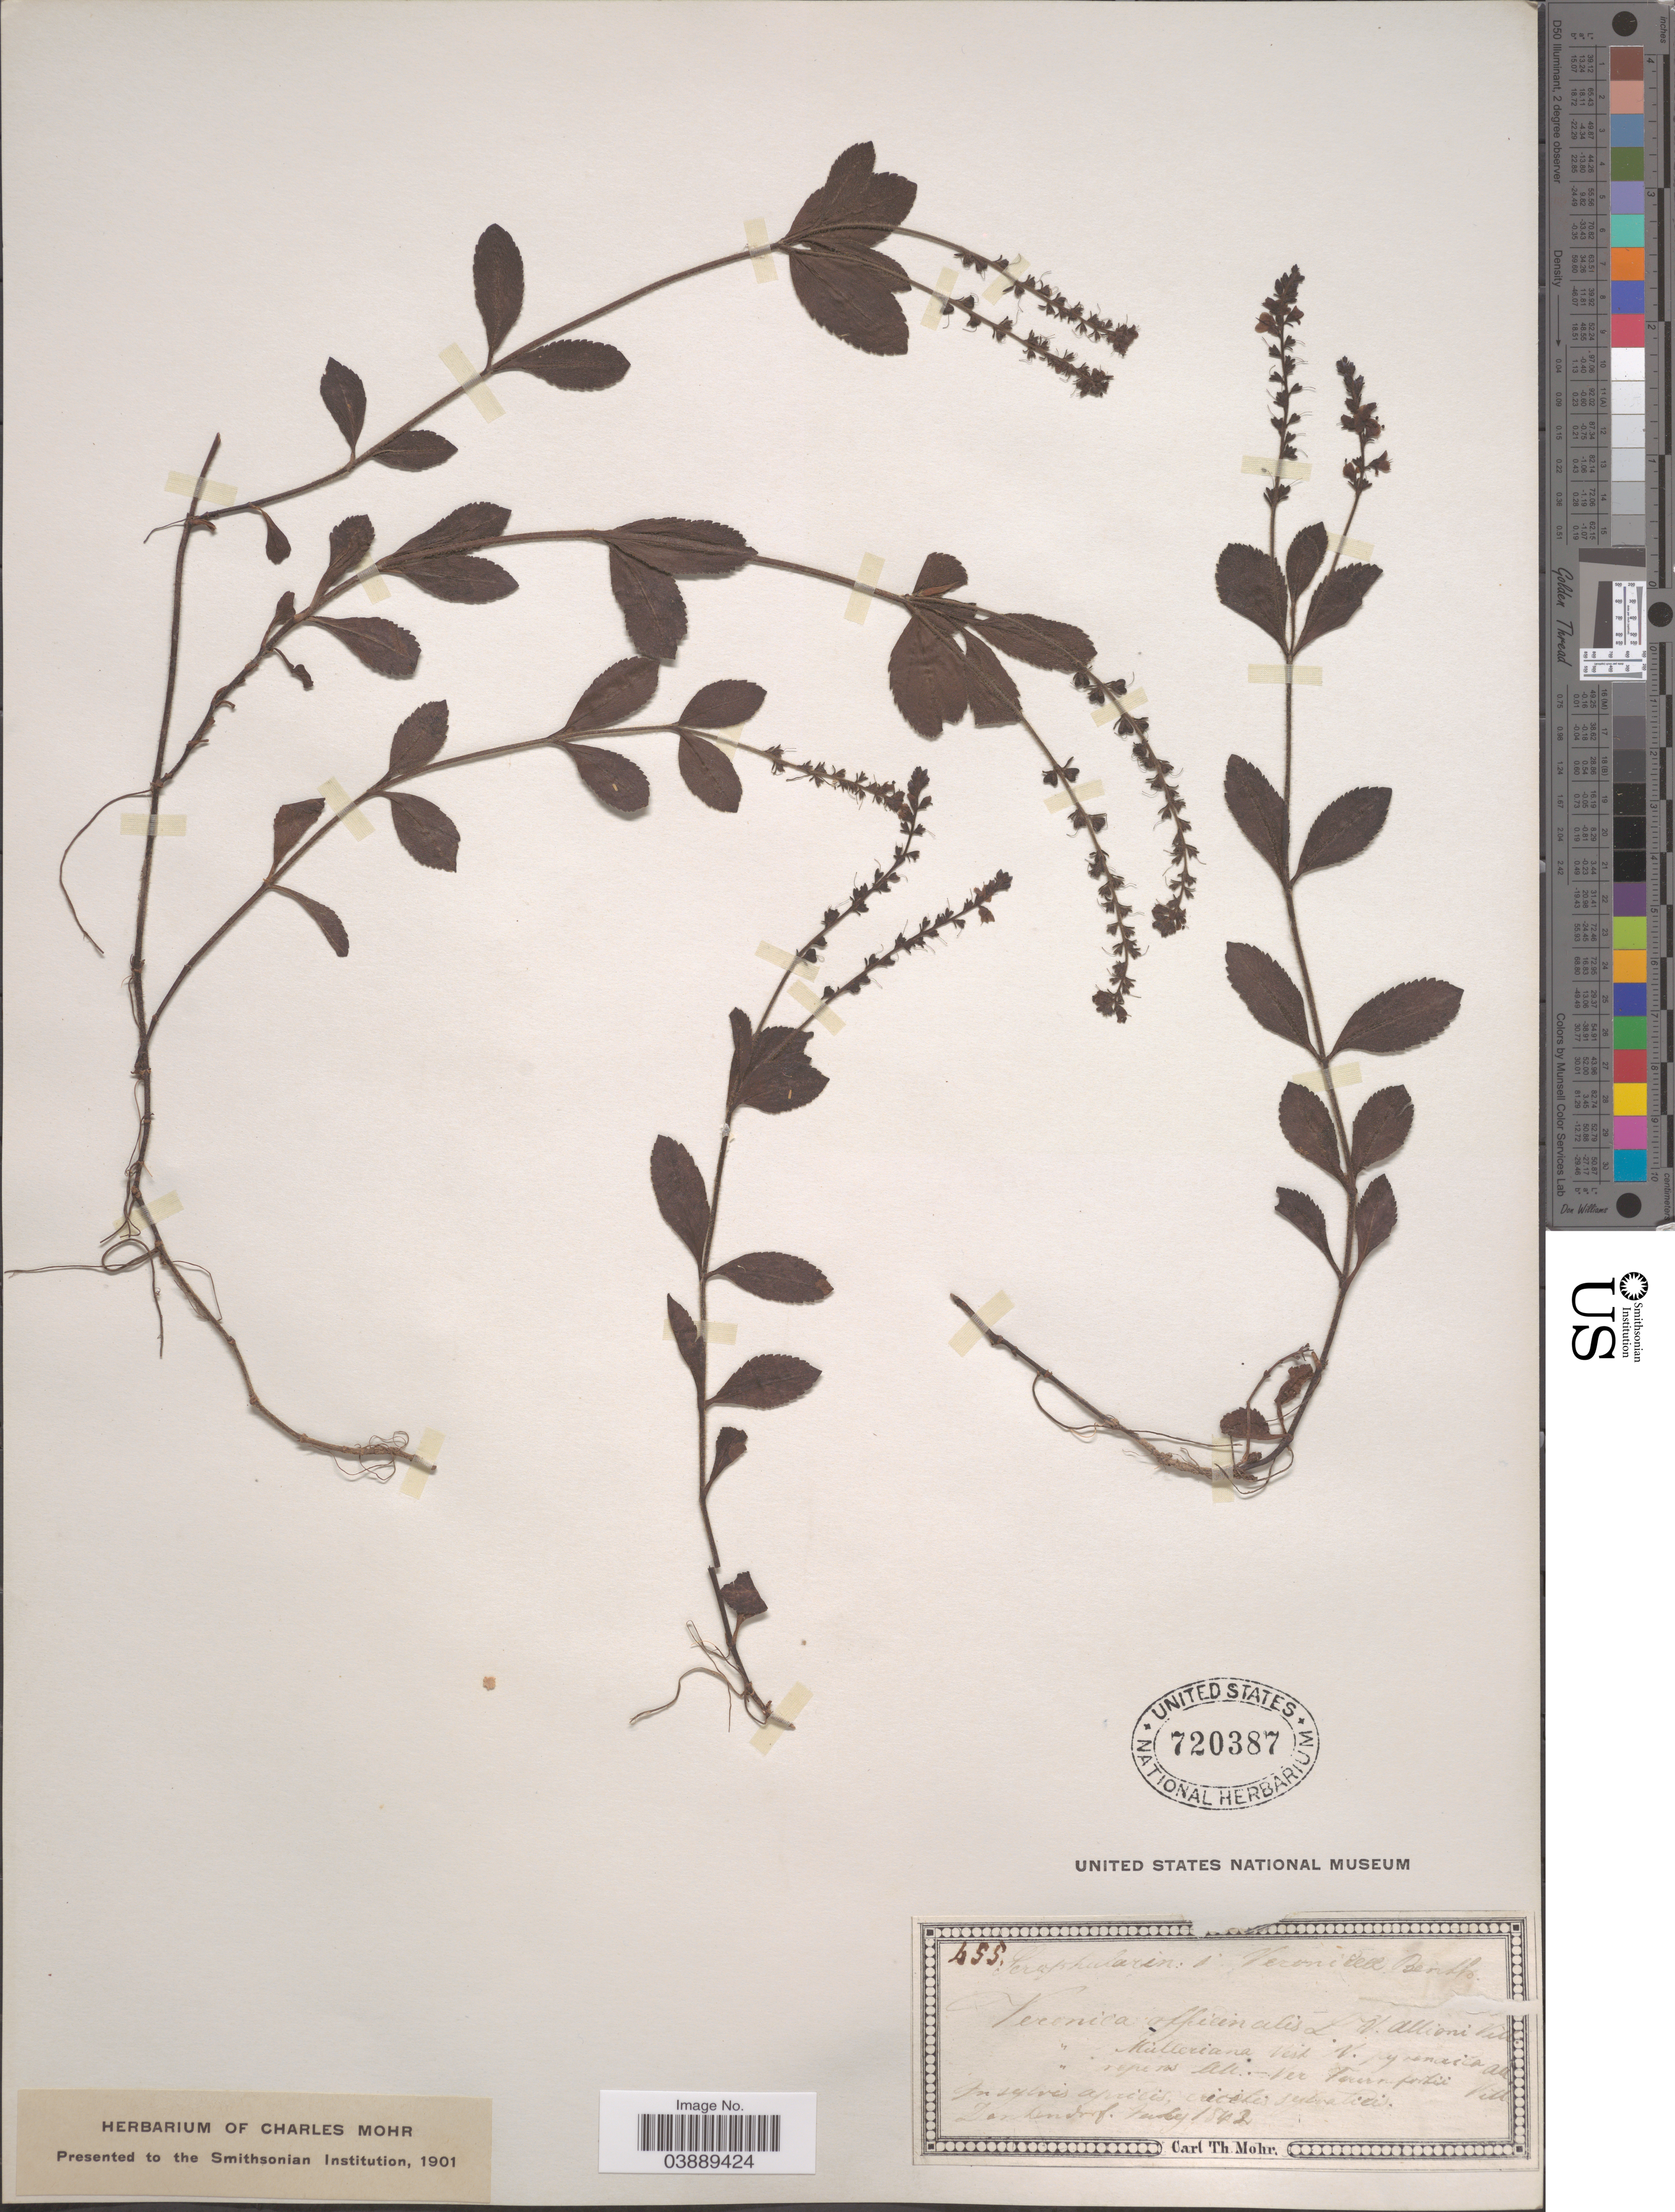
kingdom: Plantae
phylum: Tracheophyta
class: Magnoliopsida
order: Lamiales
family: Plantaginaceae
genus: Veronica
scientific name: Veronica officinalis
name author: L.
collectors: Mohr, C. T. (herbarium)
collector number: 655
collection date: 1842-07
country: Germany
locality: Denkendorf.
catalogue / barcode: US 720387